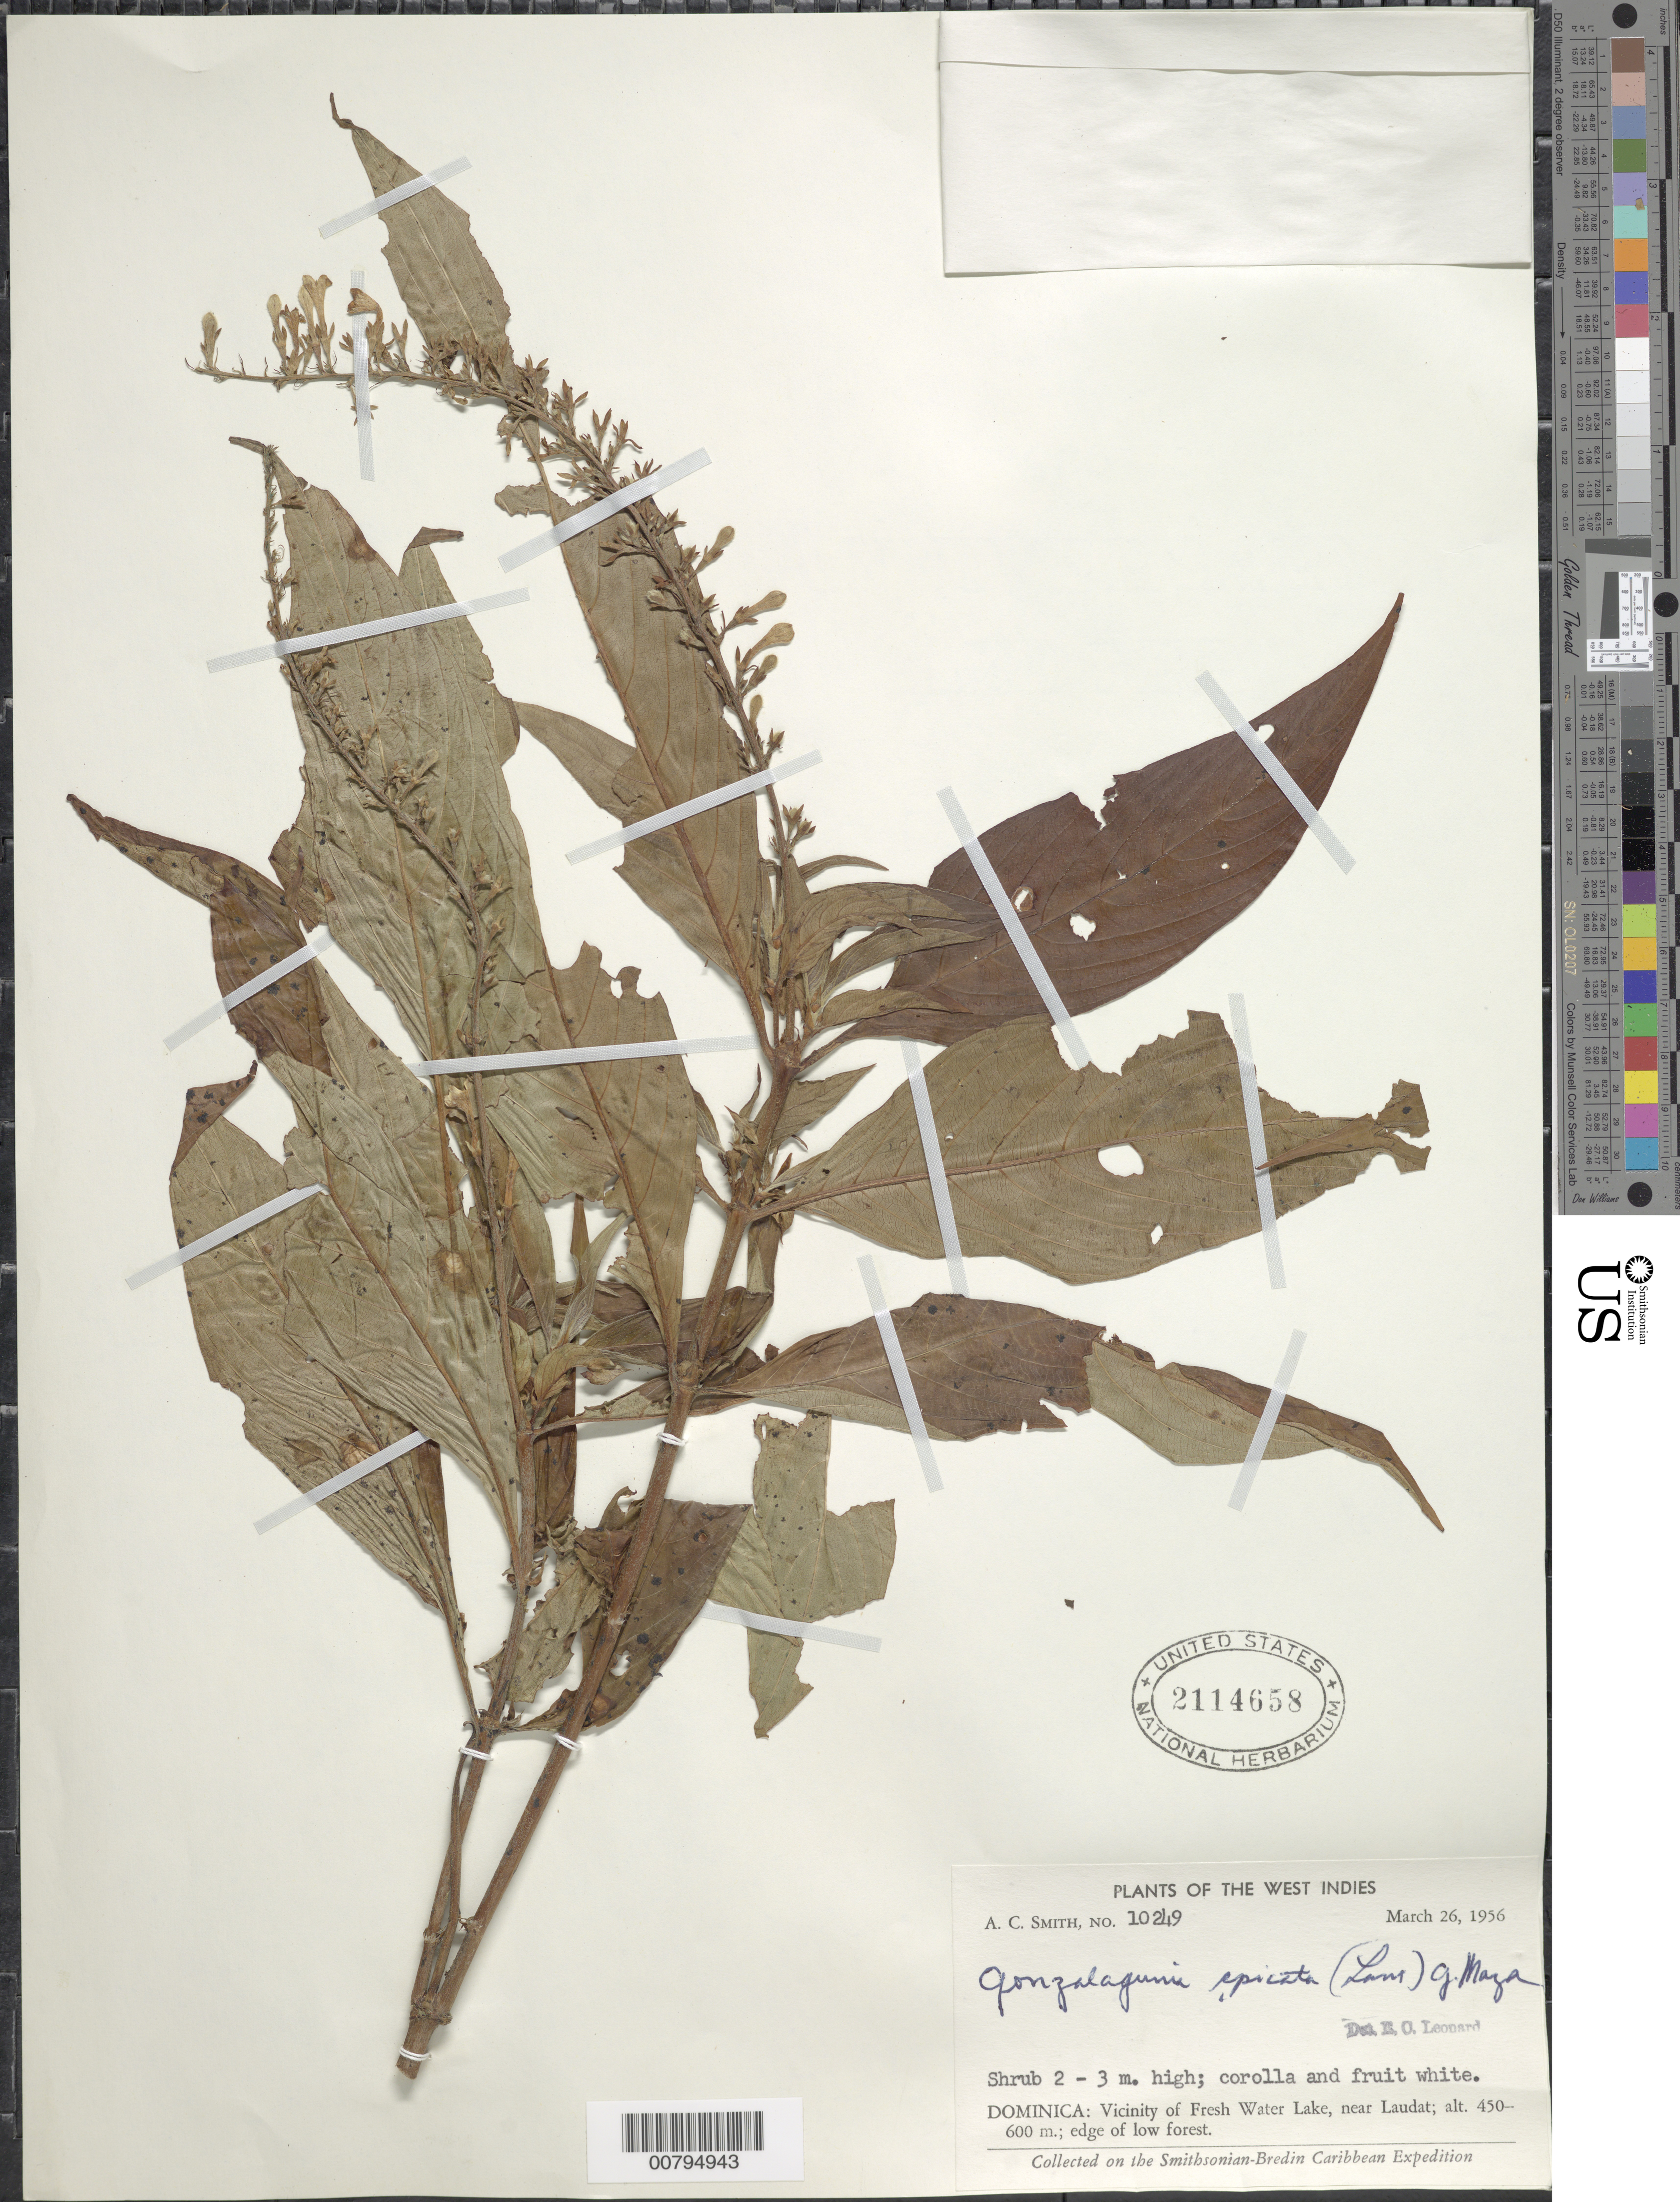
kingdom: Plantae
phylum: Tracheophyta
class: Magnoliopsida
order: Gentianales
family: Rubiaceae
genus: Gonzalagunia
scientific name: Gonzalagunia hirsuta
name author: Schum.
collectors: A. C. Smith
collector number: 10249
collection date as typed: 26 Mar 1956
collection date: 1956-03-26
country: Dominica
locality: Vicinity of Fresh Water Lake, near Laudat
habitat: Edge of low forest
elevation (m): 450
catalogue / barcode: US 2114658